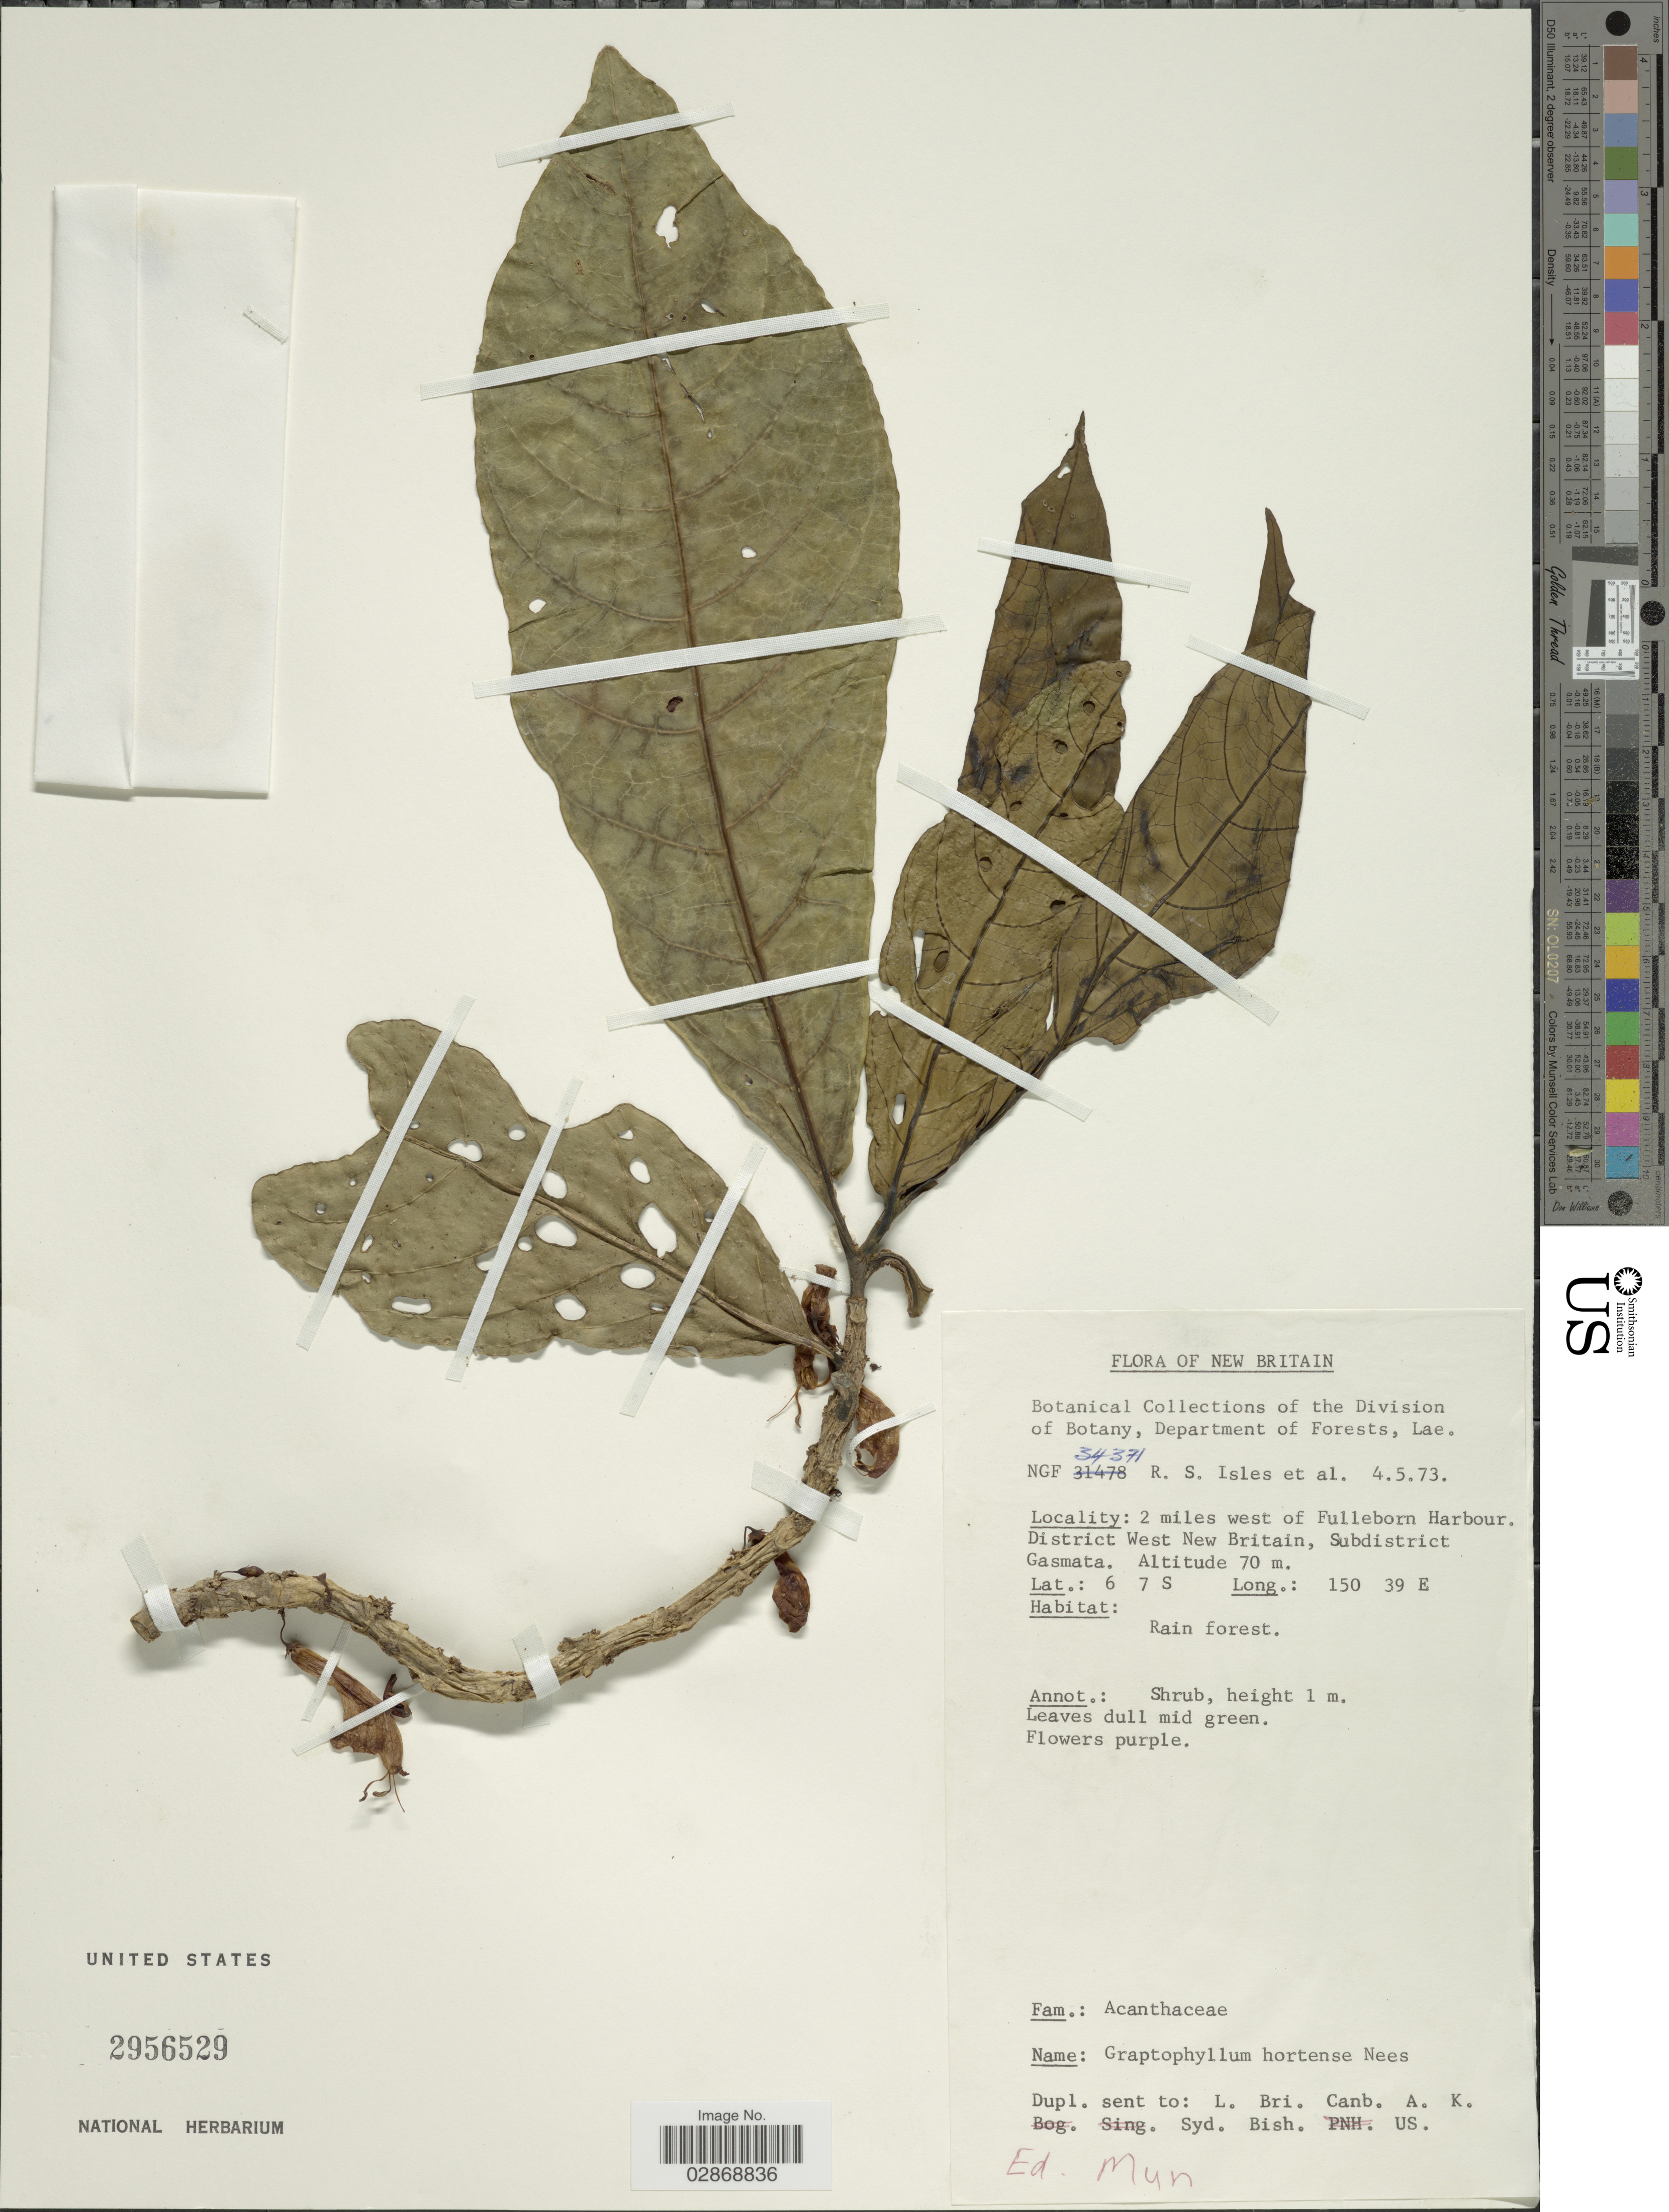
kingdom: Plantae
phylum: Tracheophyta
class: Magnoliopsida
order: Lamiales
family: Acanthaceae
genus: Graptophyllum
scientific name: Graptophyllum pictum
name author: (L.) Griff.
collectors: R. Isles & et al.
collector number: NGF34371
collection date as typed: Transcribed d/m/y: 4/5/73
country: Papua New Guinea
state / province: West New Britain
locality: New Britain. 2 miles west of Fulleborn Harbour. District West New Britain, Subdistrict Gasmata.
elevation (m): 70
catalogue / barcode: US 2956529